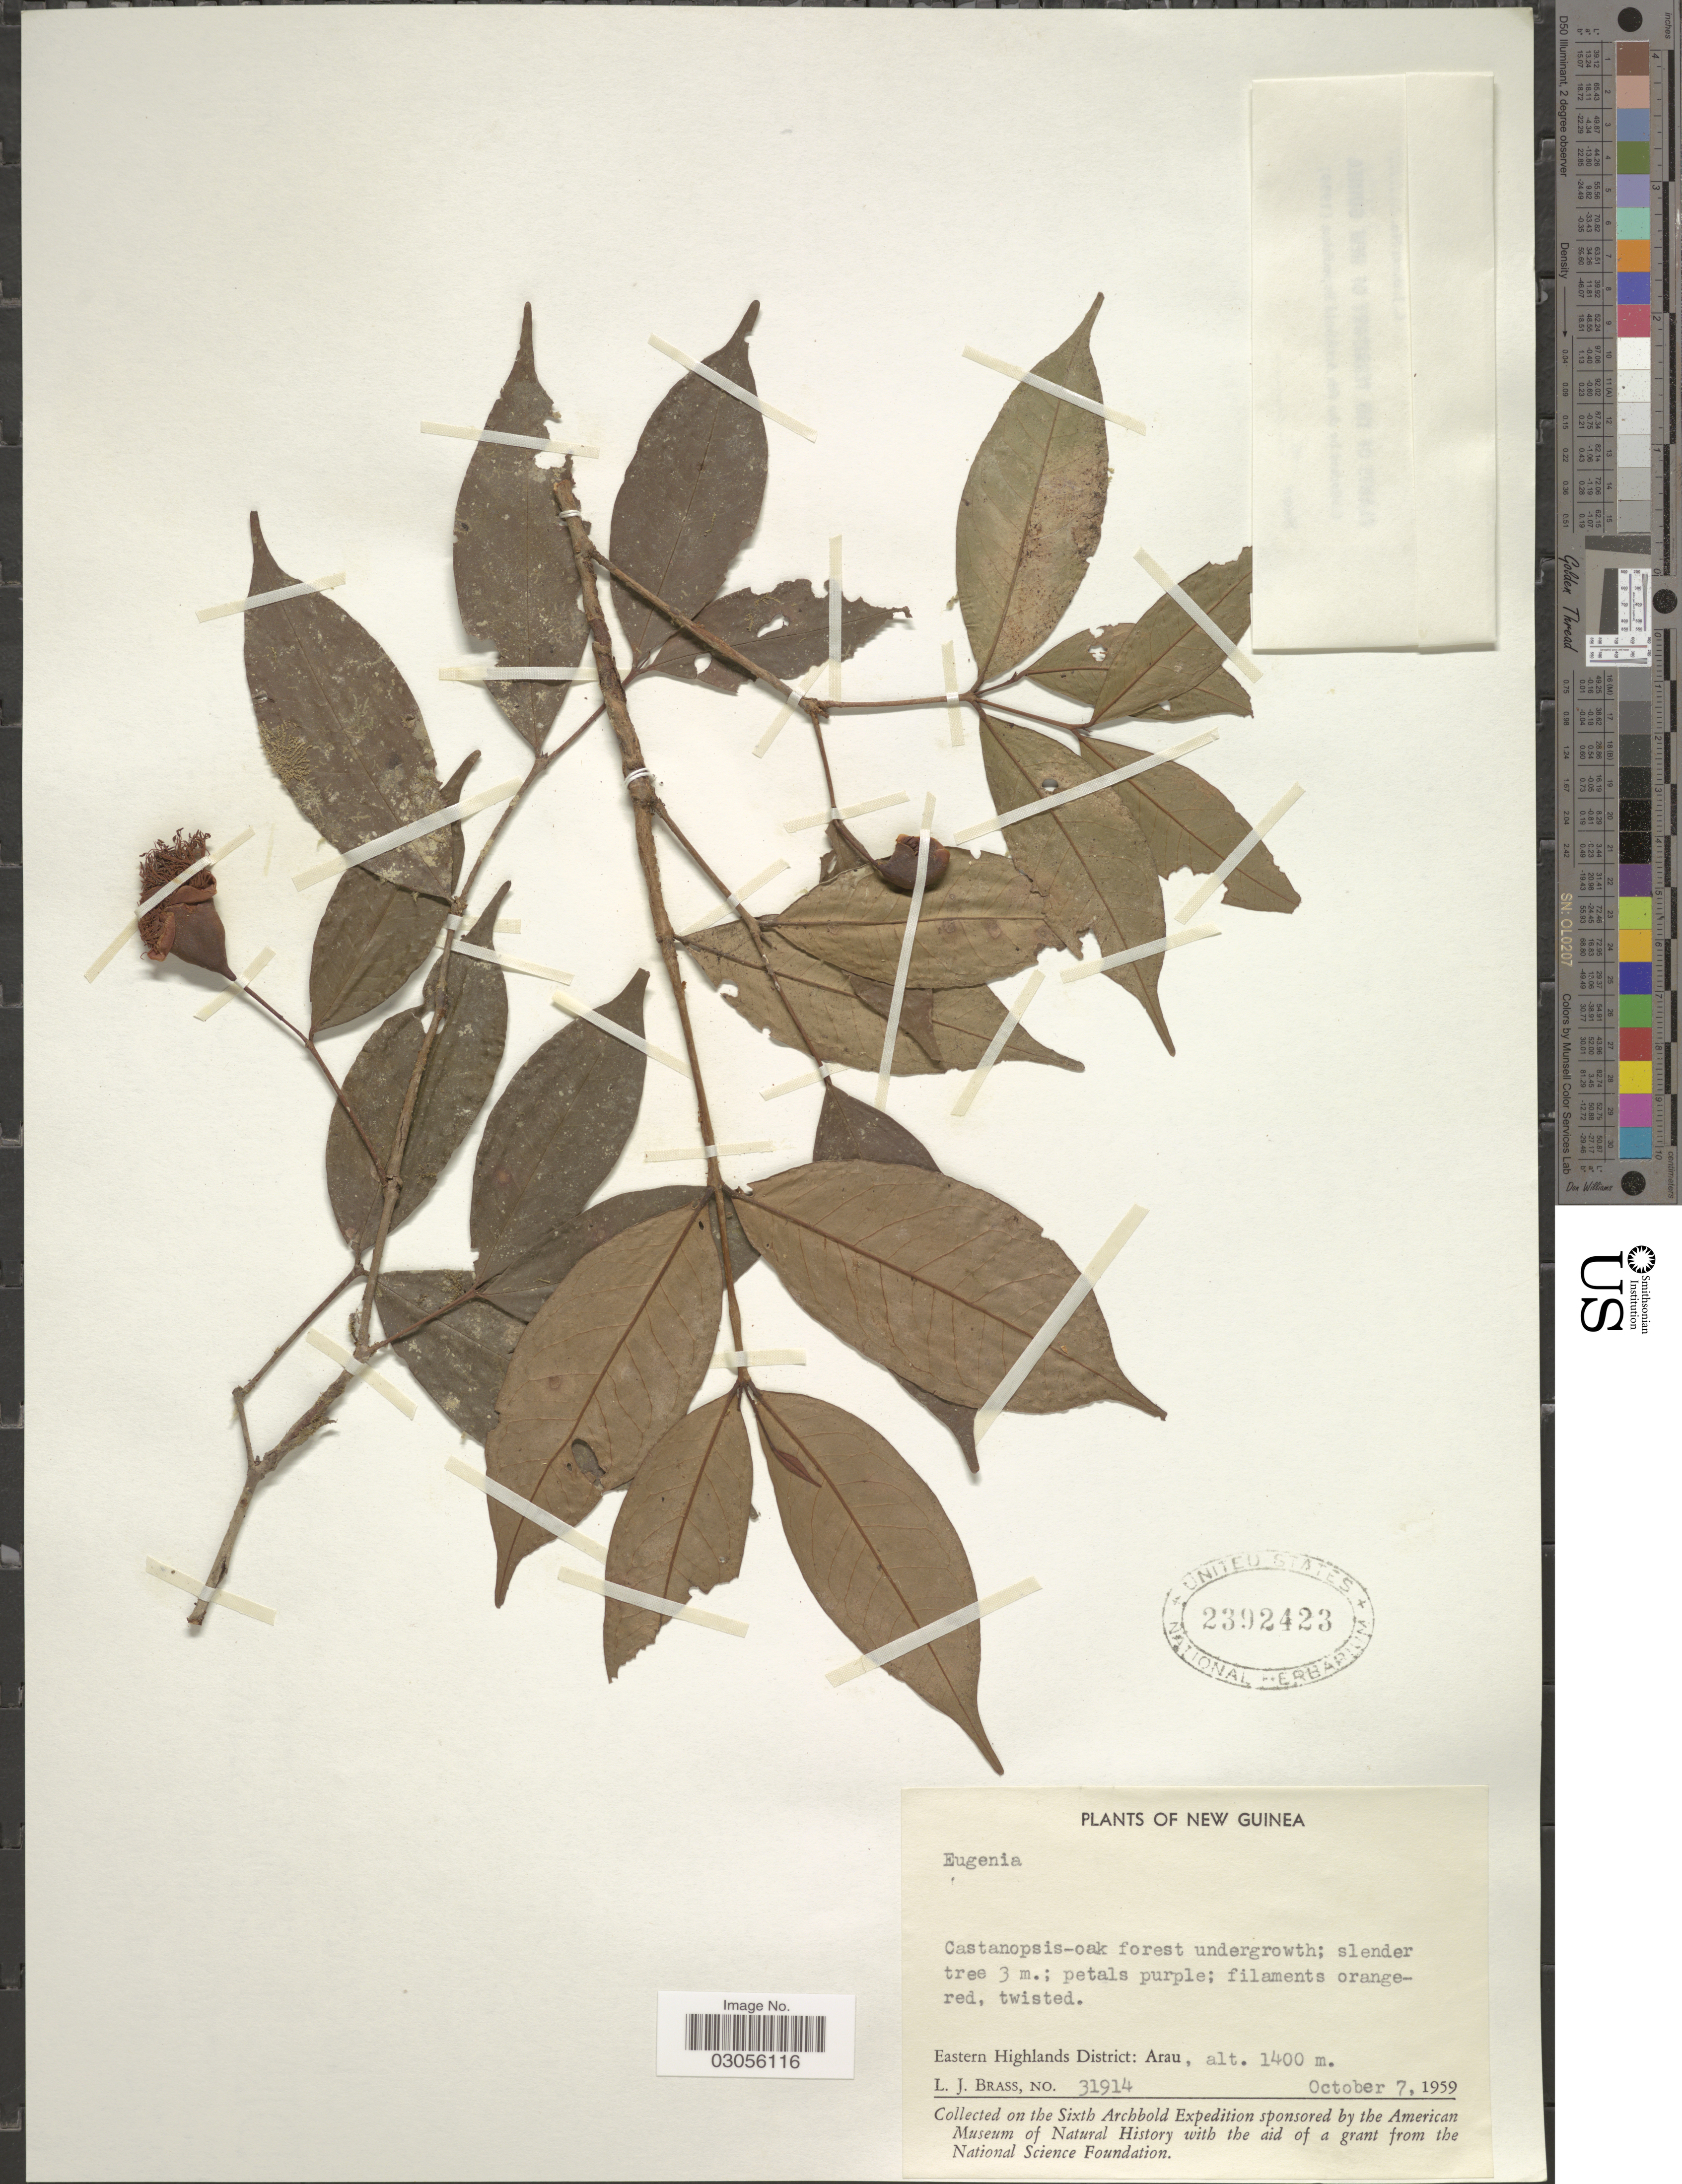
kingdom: Plantae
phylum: Tracheophyta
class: Magnoliopsida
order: Myrtales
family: Myrtaceae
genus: Syzygium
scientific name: Syzygium erythropetalum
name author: T.G. Hartley & L.M. Perry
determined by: Craven, L. A.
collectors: L. J. Brass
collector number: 31914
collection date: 1959-10-07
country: Papua New Guinea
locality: New Guinea. Eastern Highlands District: Arau.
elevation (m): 1400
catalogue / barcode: US 2392423